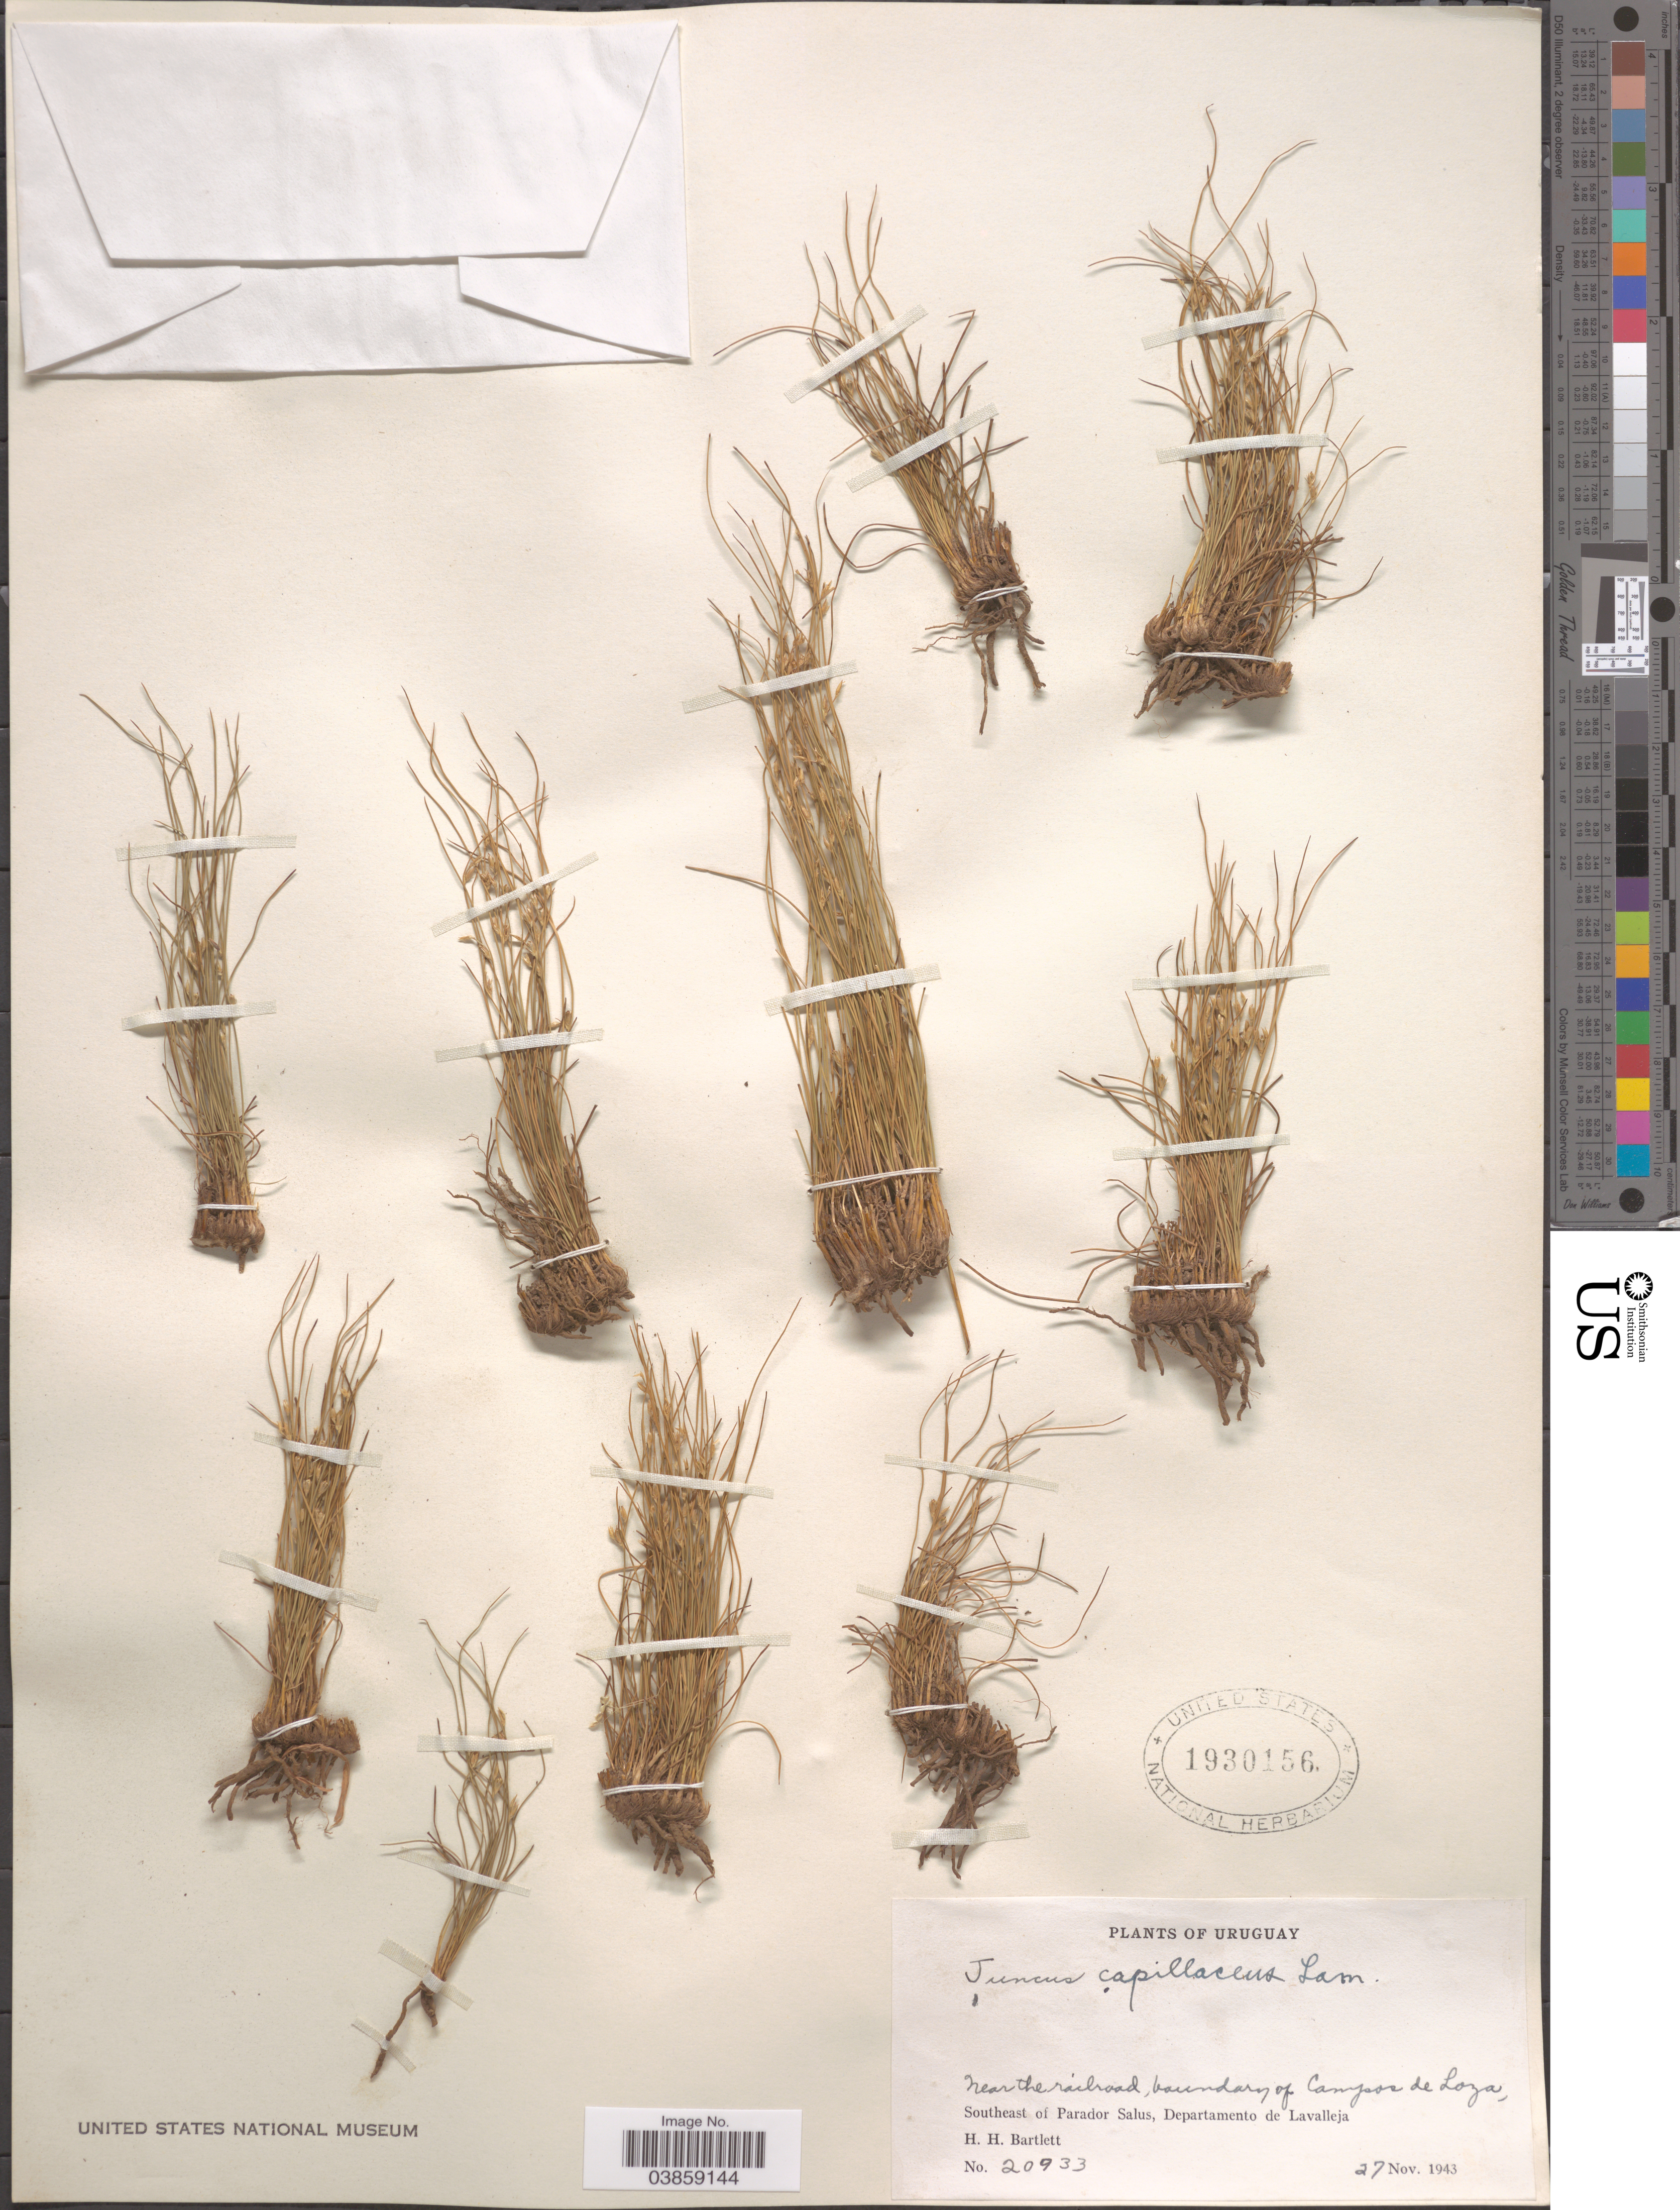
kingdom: Plantae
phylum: Tracheophyta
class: Liliopsida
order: Poales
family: Juncaceae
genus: Juncus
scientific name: Juncus capillaceus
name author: Lam.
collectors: H. H. Bartlett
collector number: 20933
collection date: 1943-11-27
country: Uruguay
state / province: Lavalleja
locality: Near the railroad, boundary of Campos de Loza. Southeast of Parador Salus, Departamento de Lavalleja.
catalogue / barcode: US 1930156